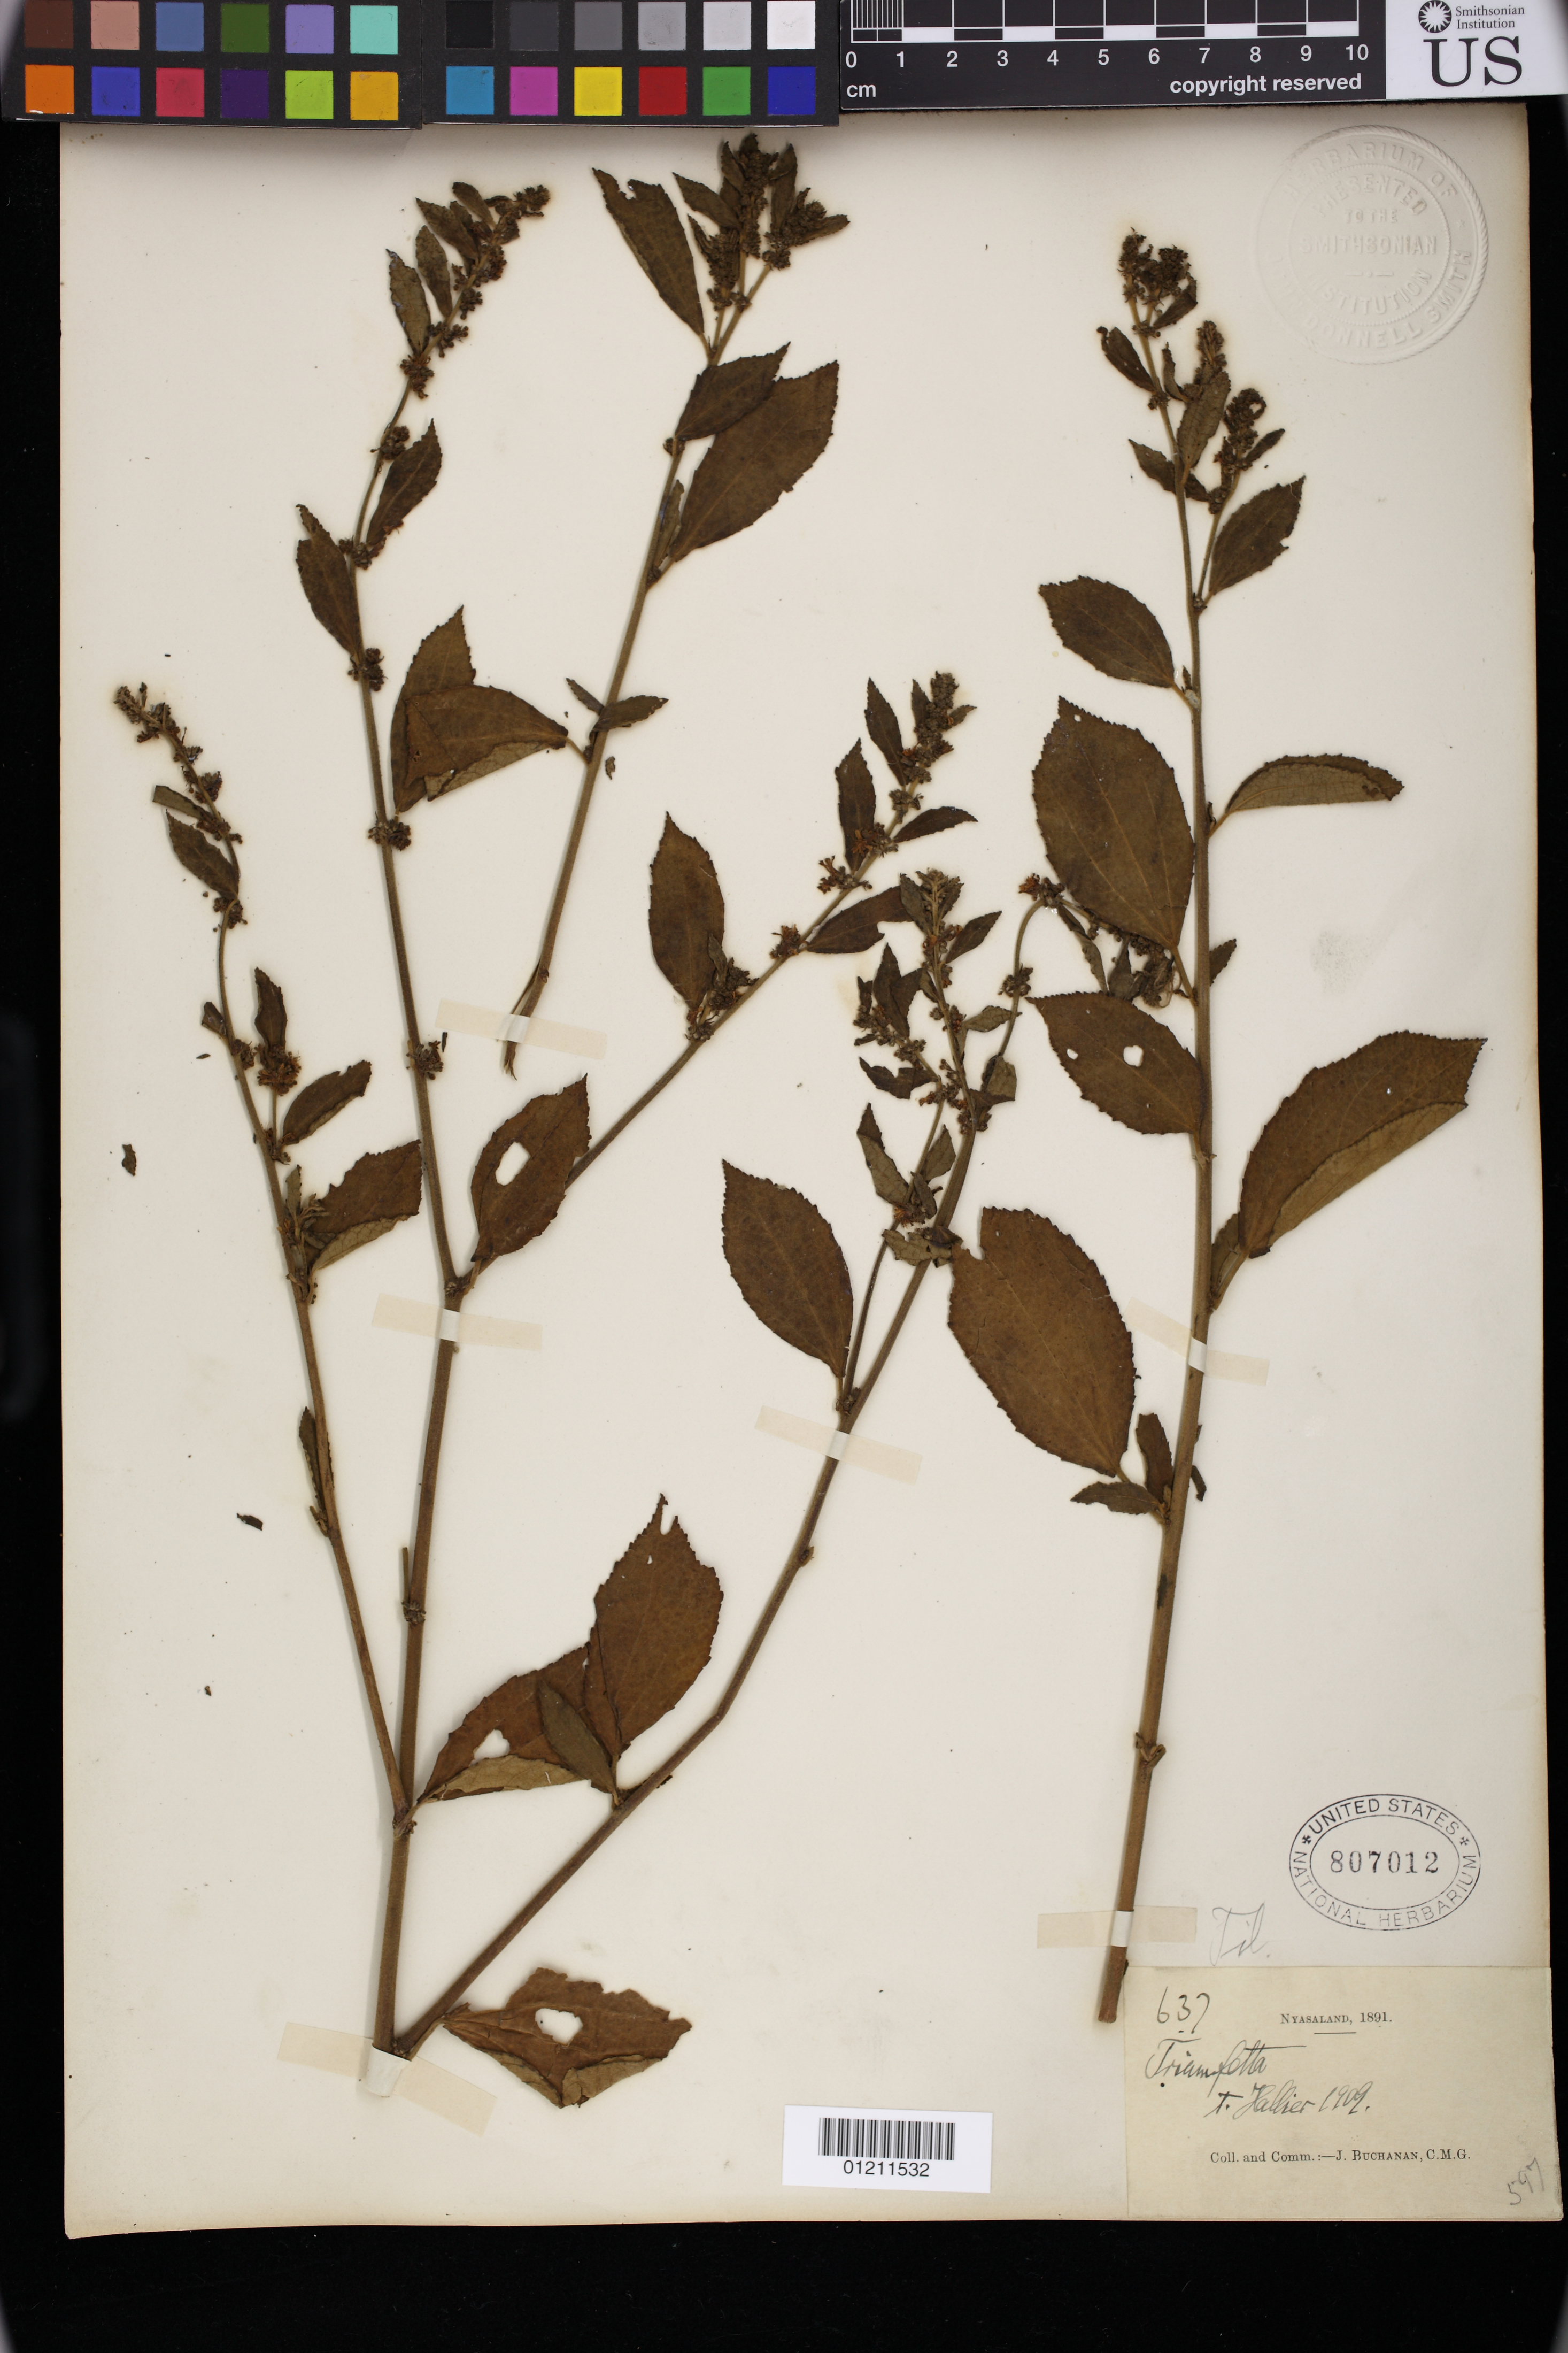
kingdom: Plantae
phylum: Tracheophyta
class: Magnoliopsida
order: Malvales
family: Malvaceae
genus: Triumfetta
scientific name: Triumfetta sp.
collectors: J. Buchanan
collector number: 637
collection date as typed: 1891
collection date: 1891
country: Malawi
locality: Nyasaland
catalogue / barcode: US 807012